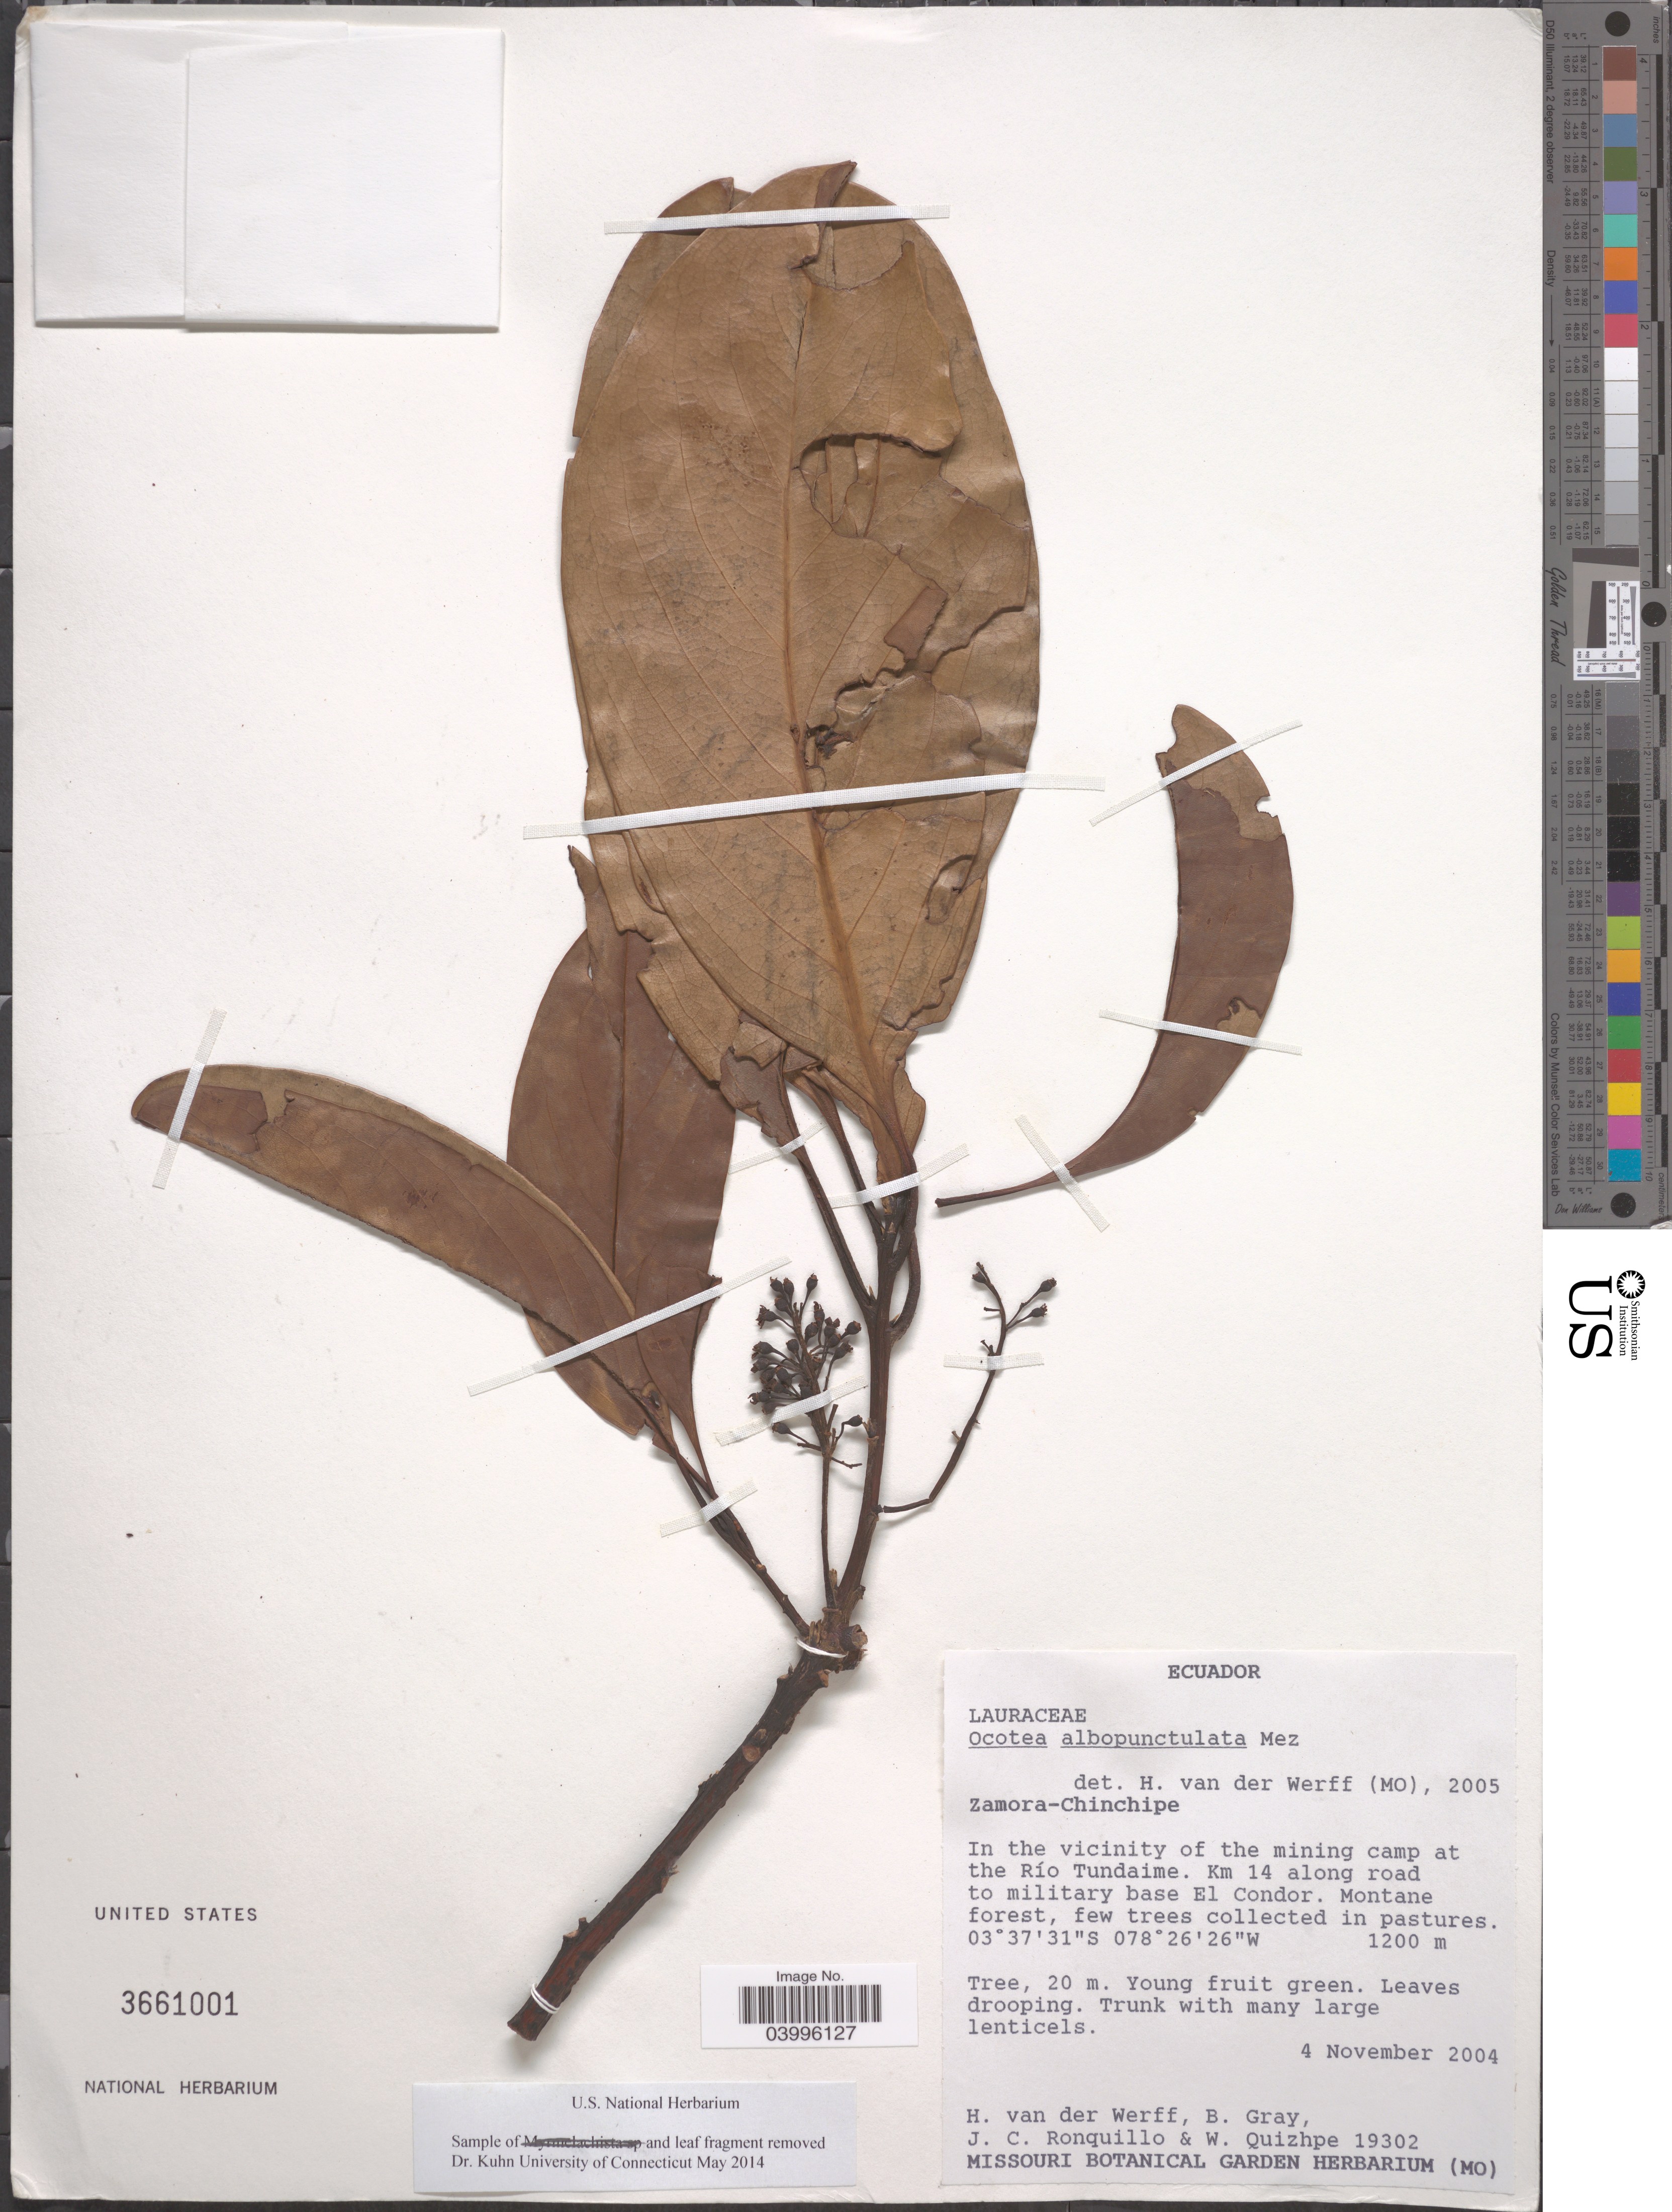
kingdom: Plantae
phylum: Tracheophyta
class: Magnoliopsida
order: Laurales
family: Lauraceae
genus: Ocotea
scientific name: Ocotea albopunctulata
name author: Mez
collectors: H. van der Werff, B. Gray, J. Ronquillo & W. Quizhpe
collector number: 19302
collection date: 2004-11-04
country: Ecuador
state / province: Zamora-Chinchipe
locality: In the vicinity of the mining camp at the Río Tundaime. Km 14 along road to military base El Condor.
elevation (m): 1200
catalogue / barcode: US 3661001